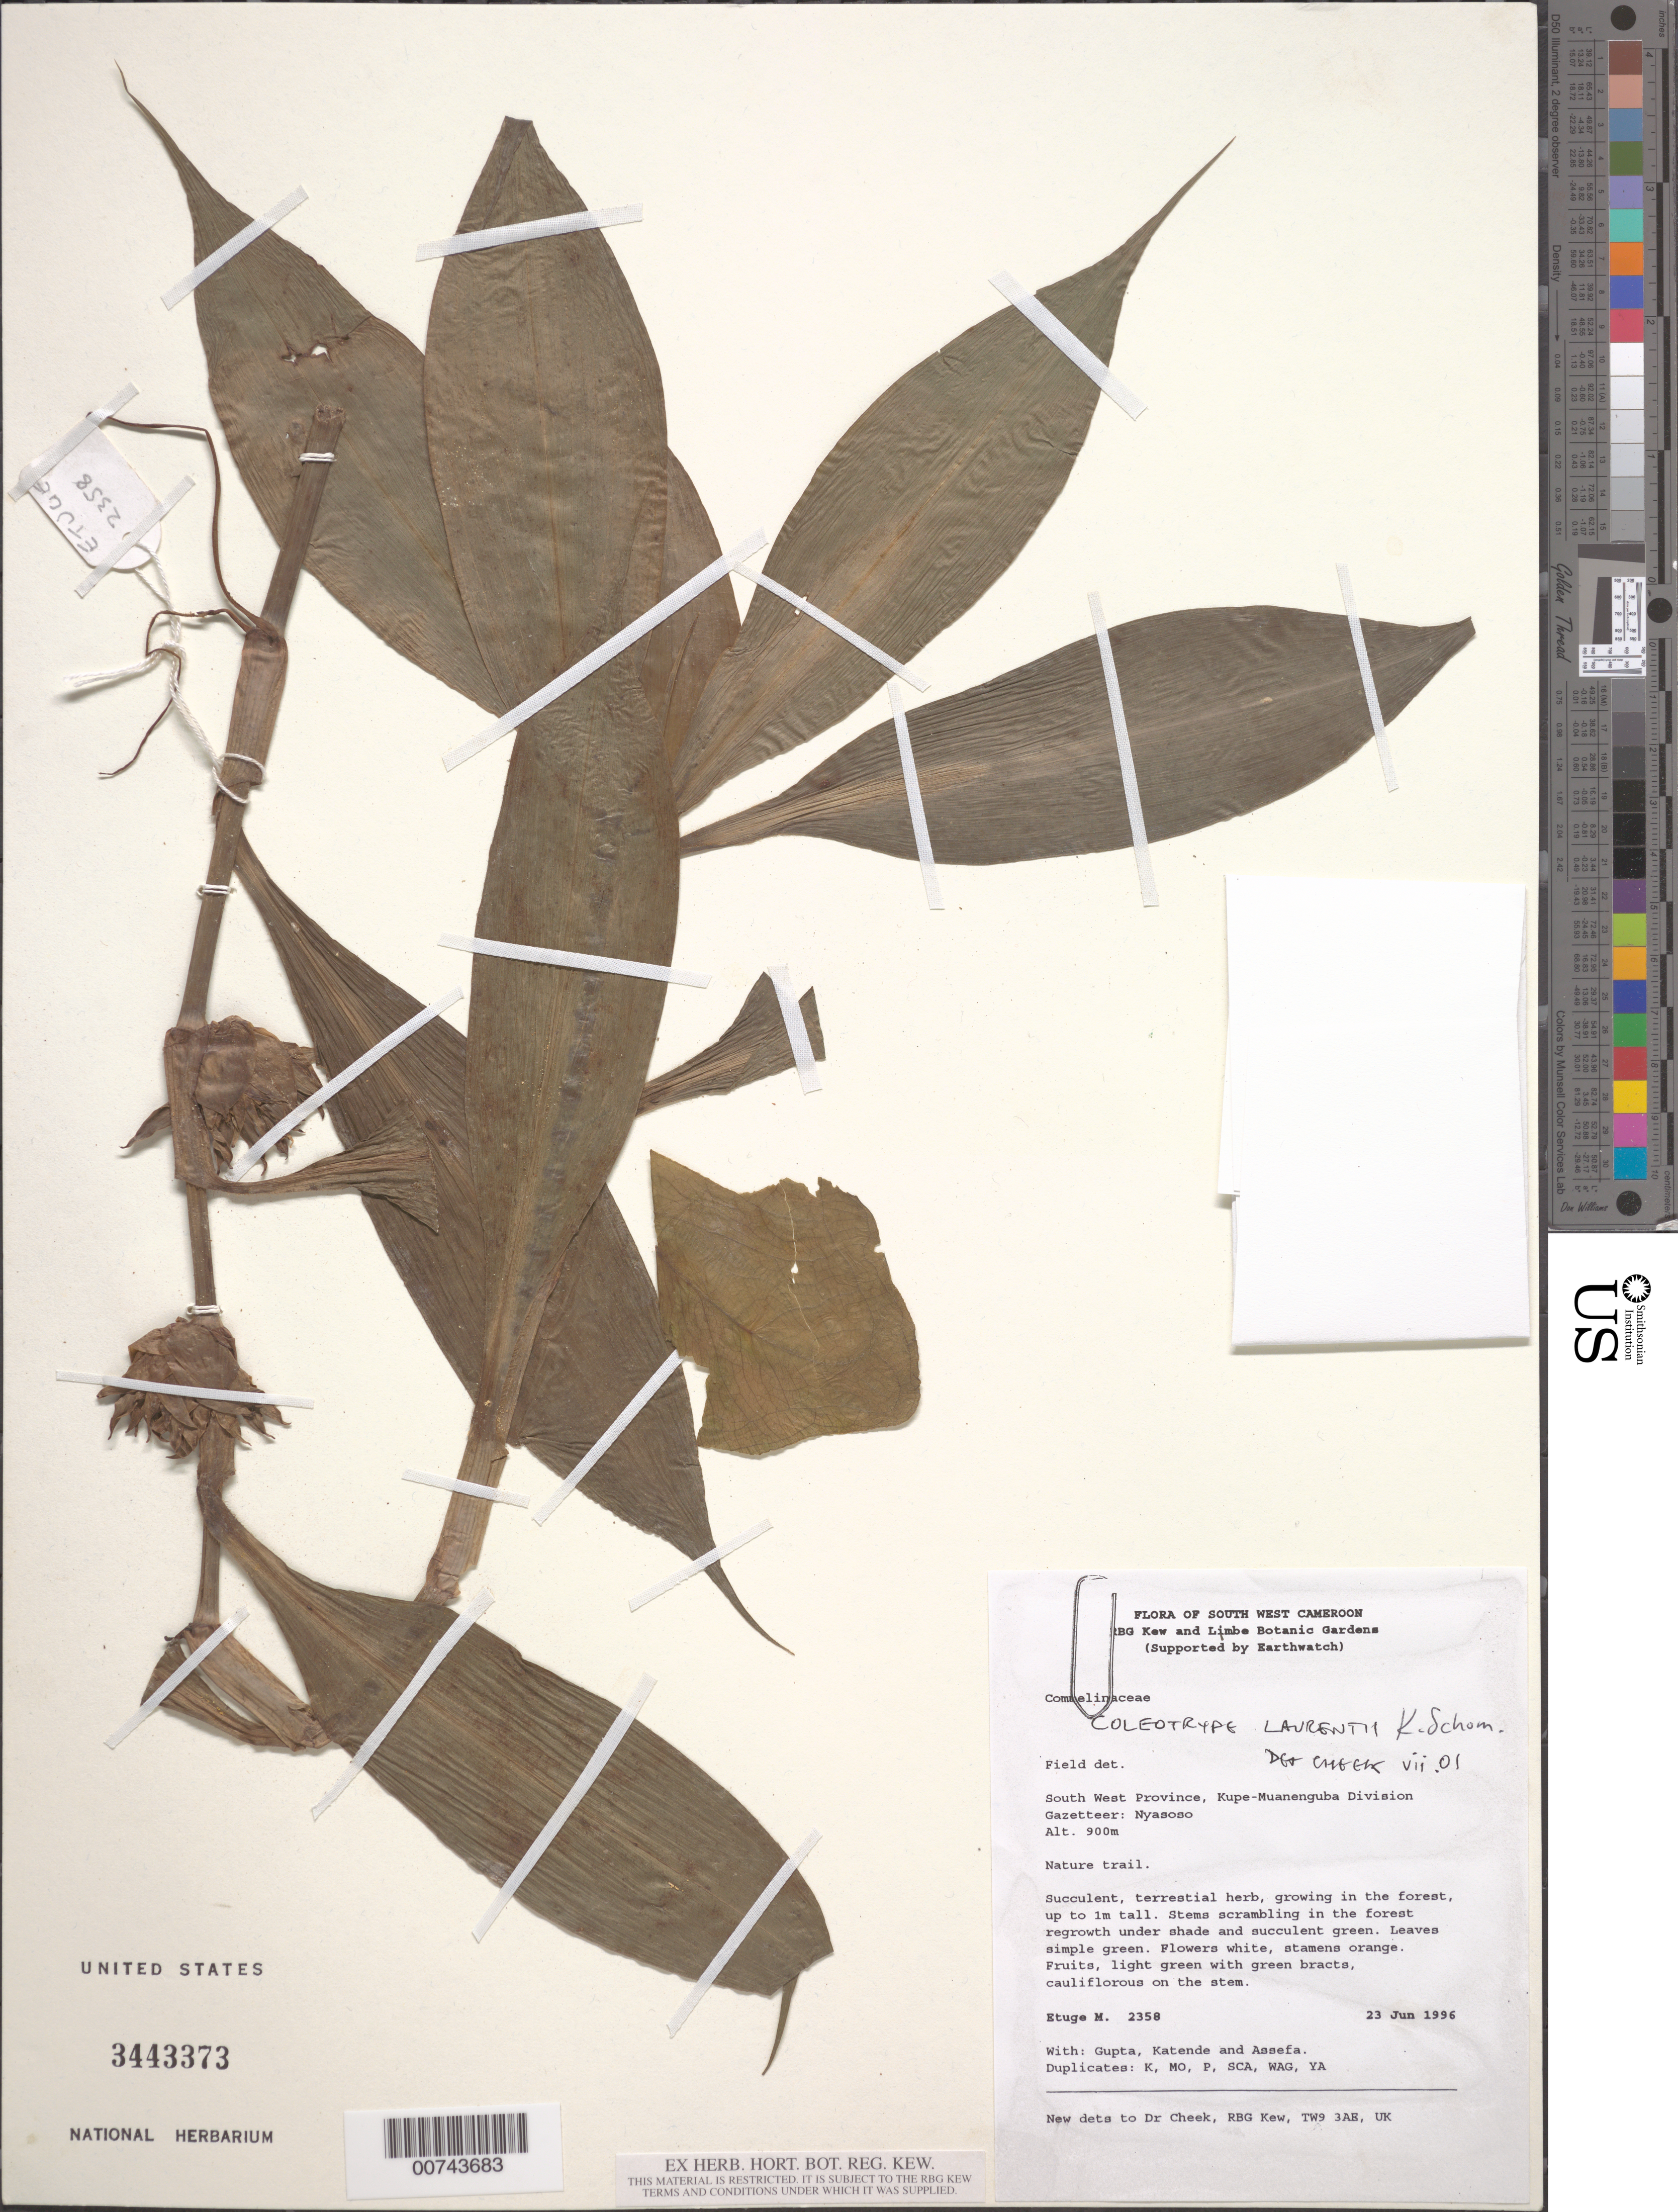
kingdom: Plantae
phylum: Tracheophyta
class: Liliopsida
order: Commelinales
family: Commelinaceae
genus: Coleotrype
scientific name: Coleotrype laurentii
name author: K. Schum.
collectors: M. Etuge, B. L. Gupta, A. Katende & -- Assefa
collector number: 2358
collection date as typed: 23 Jun 1996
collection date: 1996-06-23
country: Cameroon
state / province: Sud-Ouest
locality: Kupe-Muanenguba Div., Nyasoso.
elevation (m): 900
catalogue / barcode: US 3443373